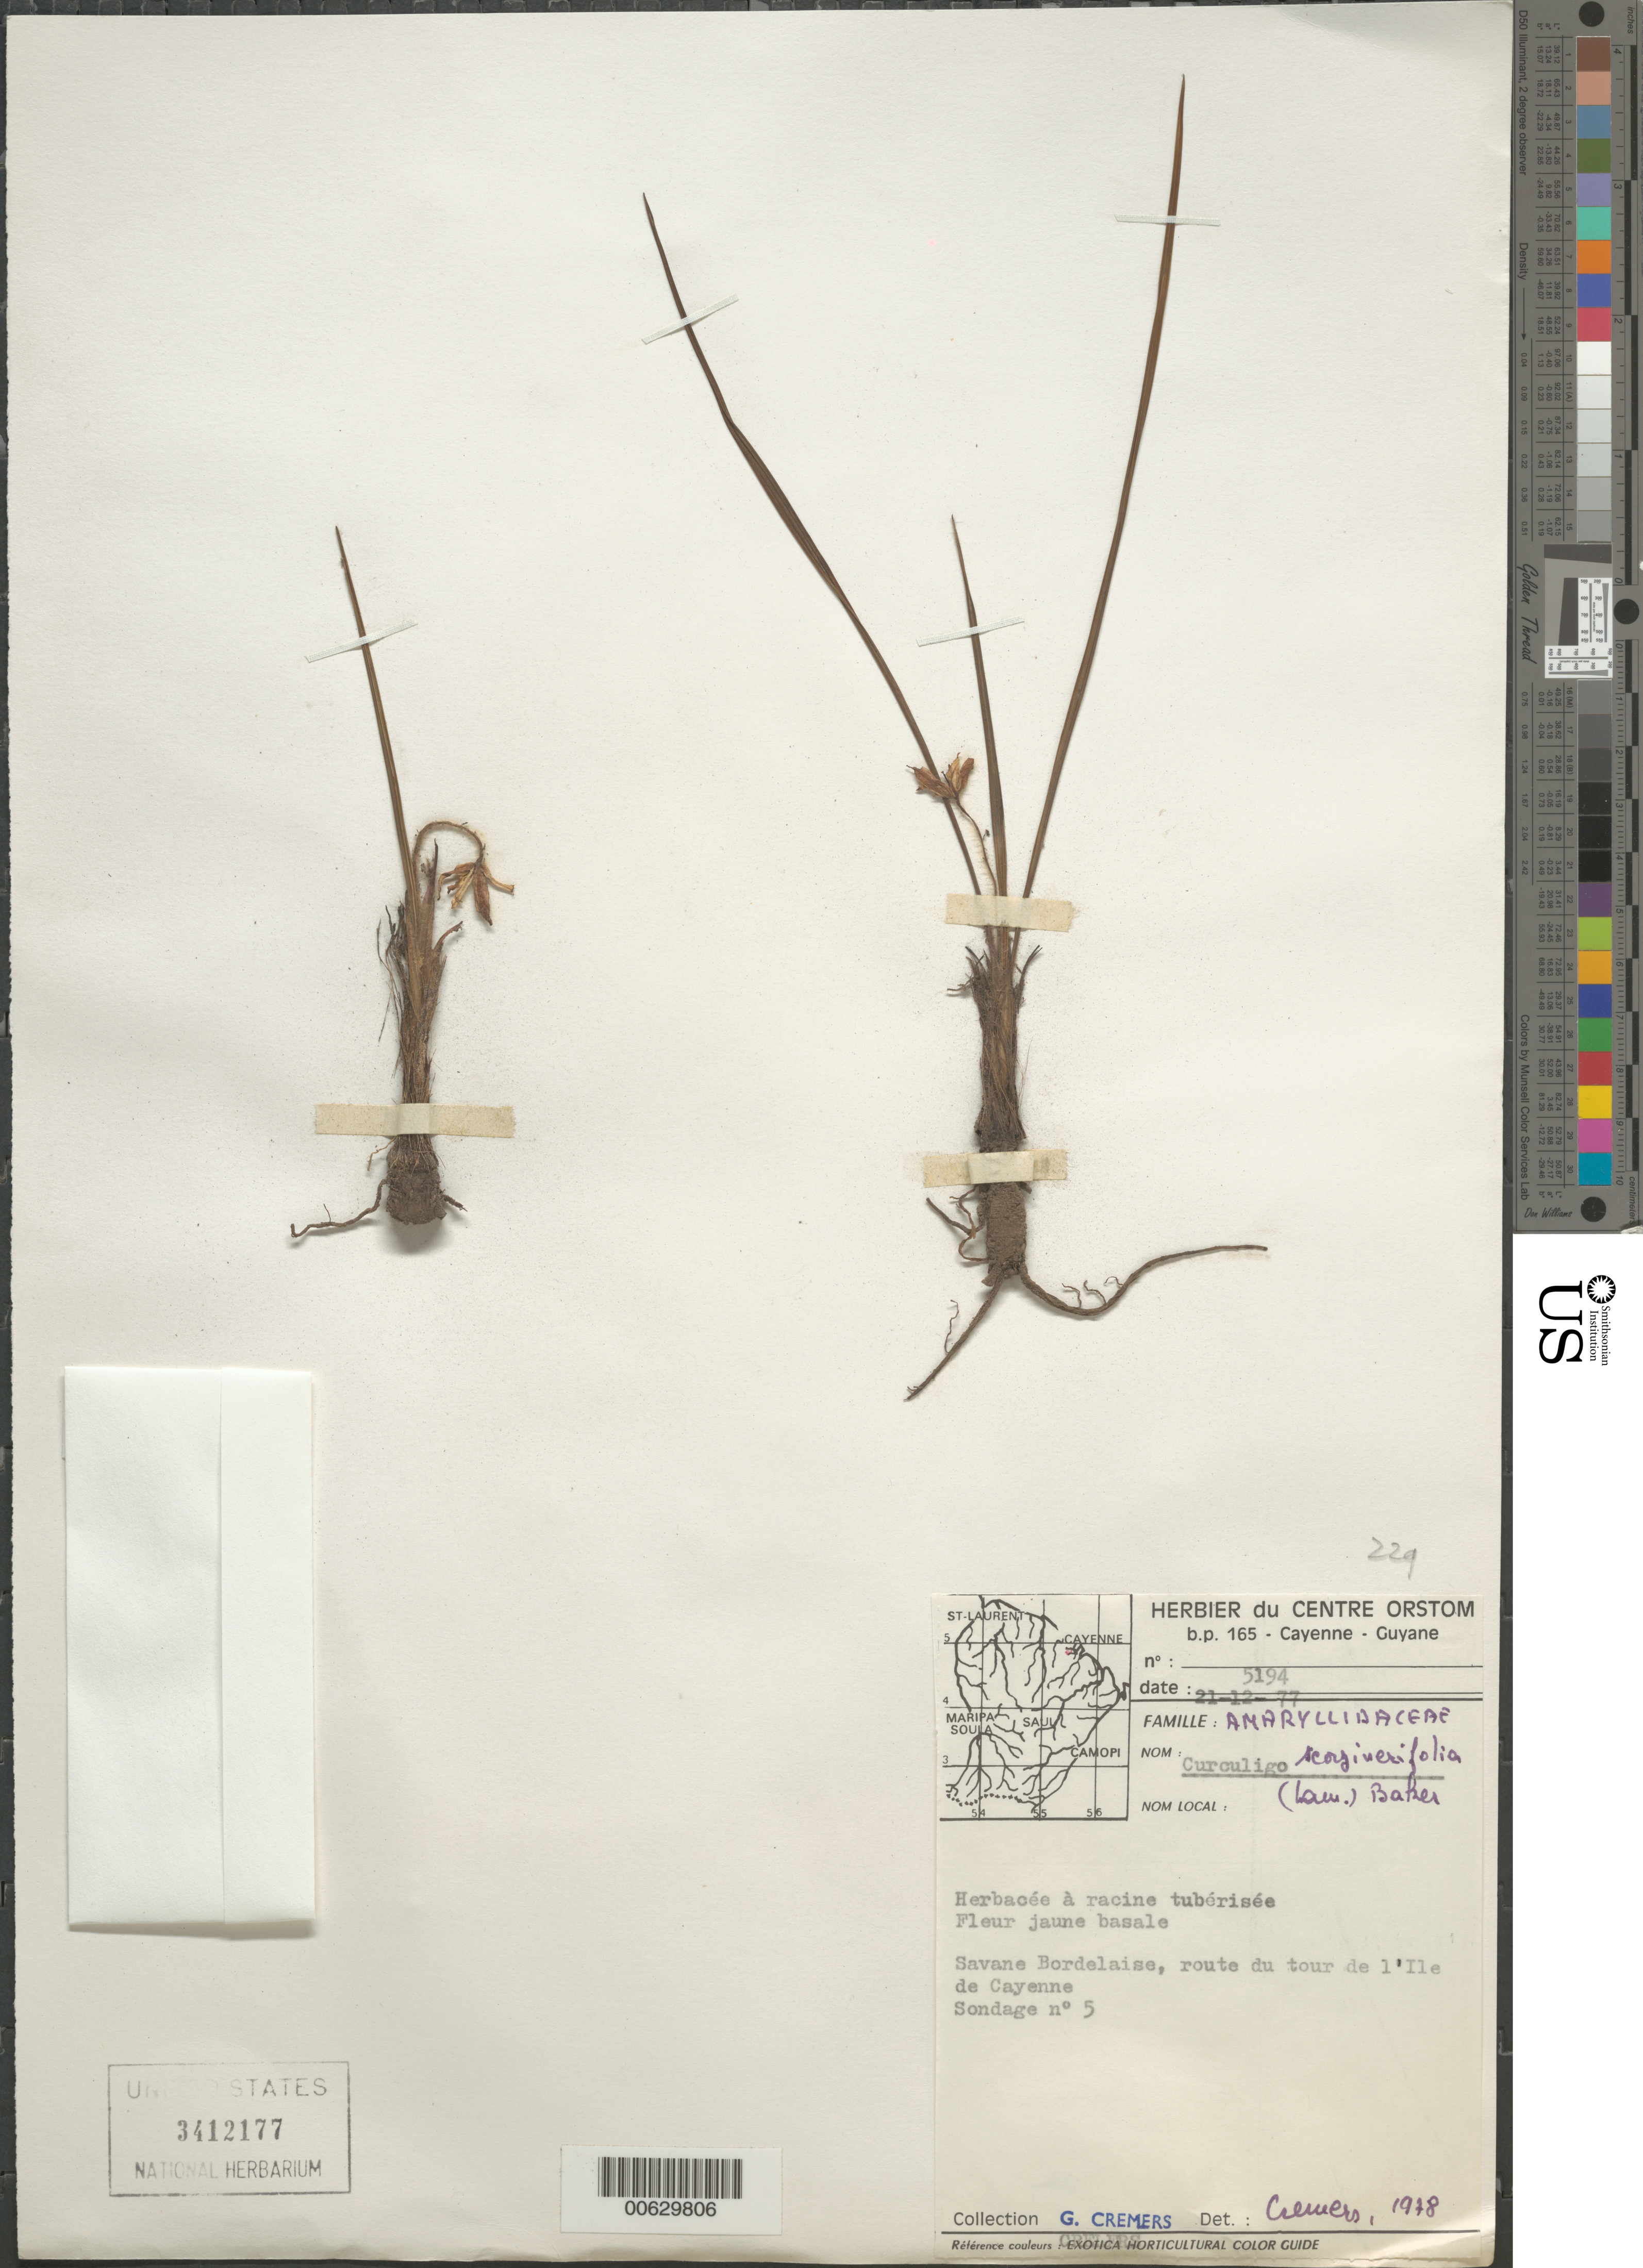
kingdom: Plantae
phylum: Tracheophyta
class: Liliopsida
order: Asparagales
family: Hypoxidaceae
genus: Curculigo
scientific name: Curculigo scorzonerifolia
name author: (Lam.) Baker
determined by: DeFilipps, R. A.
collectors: G. Cremers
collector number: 5194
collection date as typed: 21-Dec-77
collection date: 1977-12-21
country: French Guiana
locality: Savane Bordelaise, route du tour de l'Ile SW de Cayenne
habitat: Savanna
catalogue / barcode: US 3412177